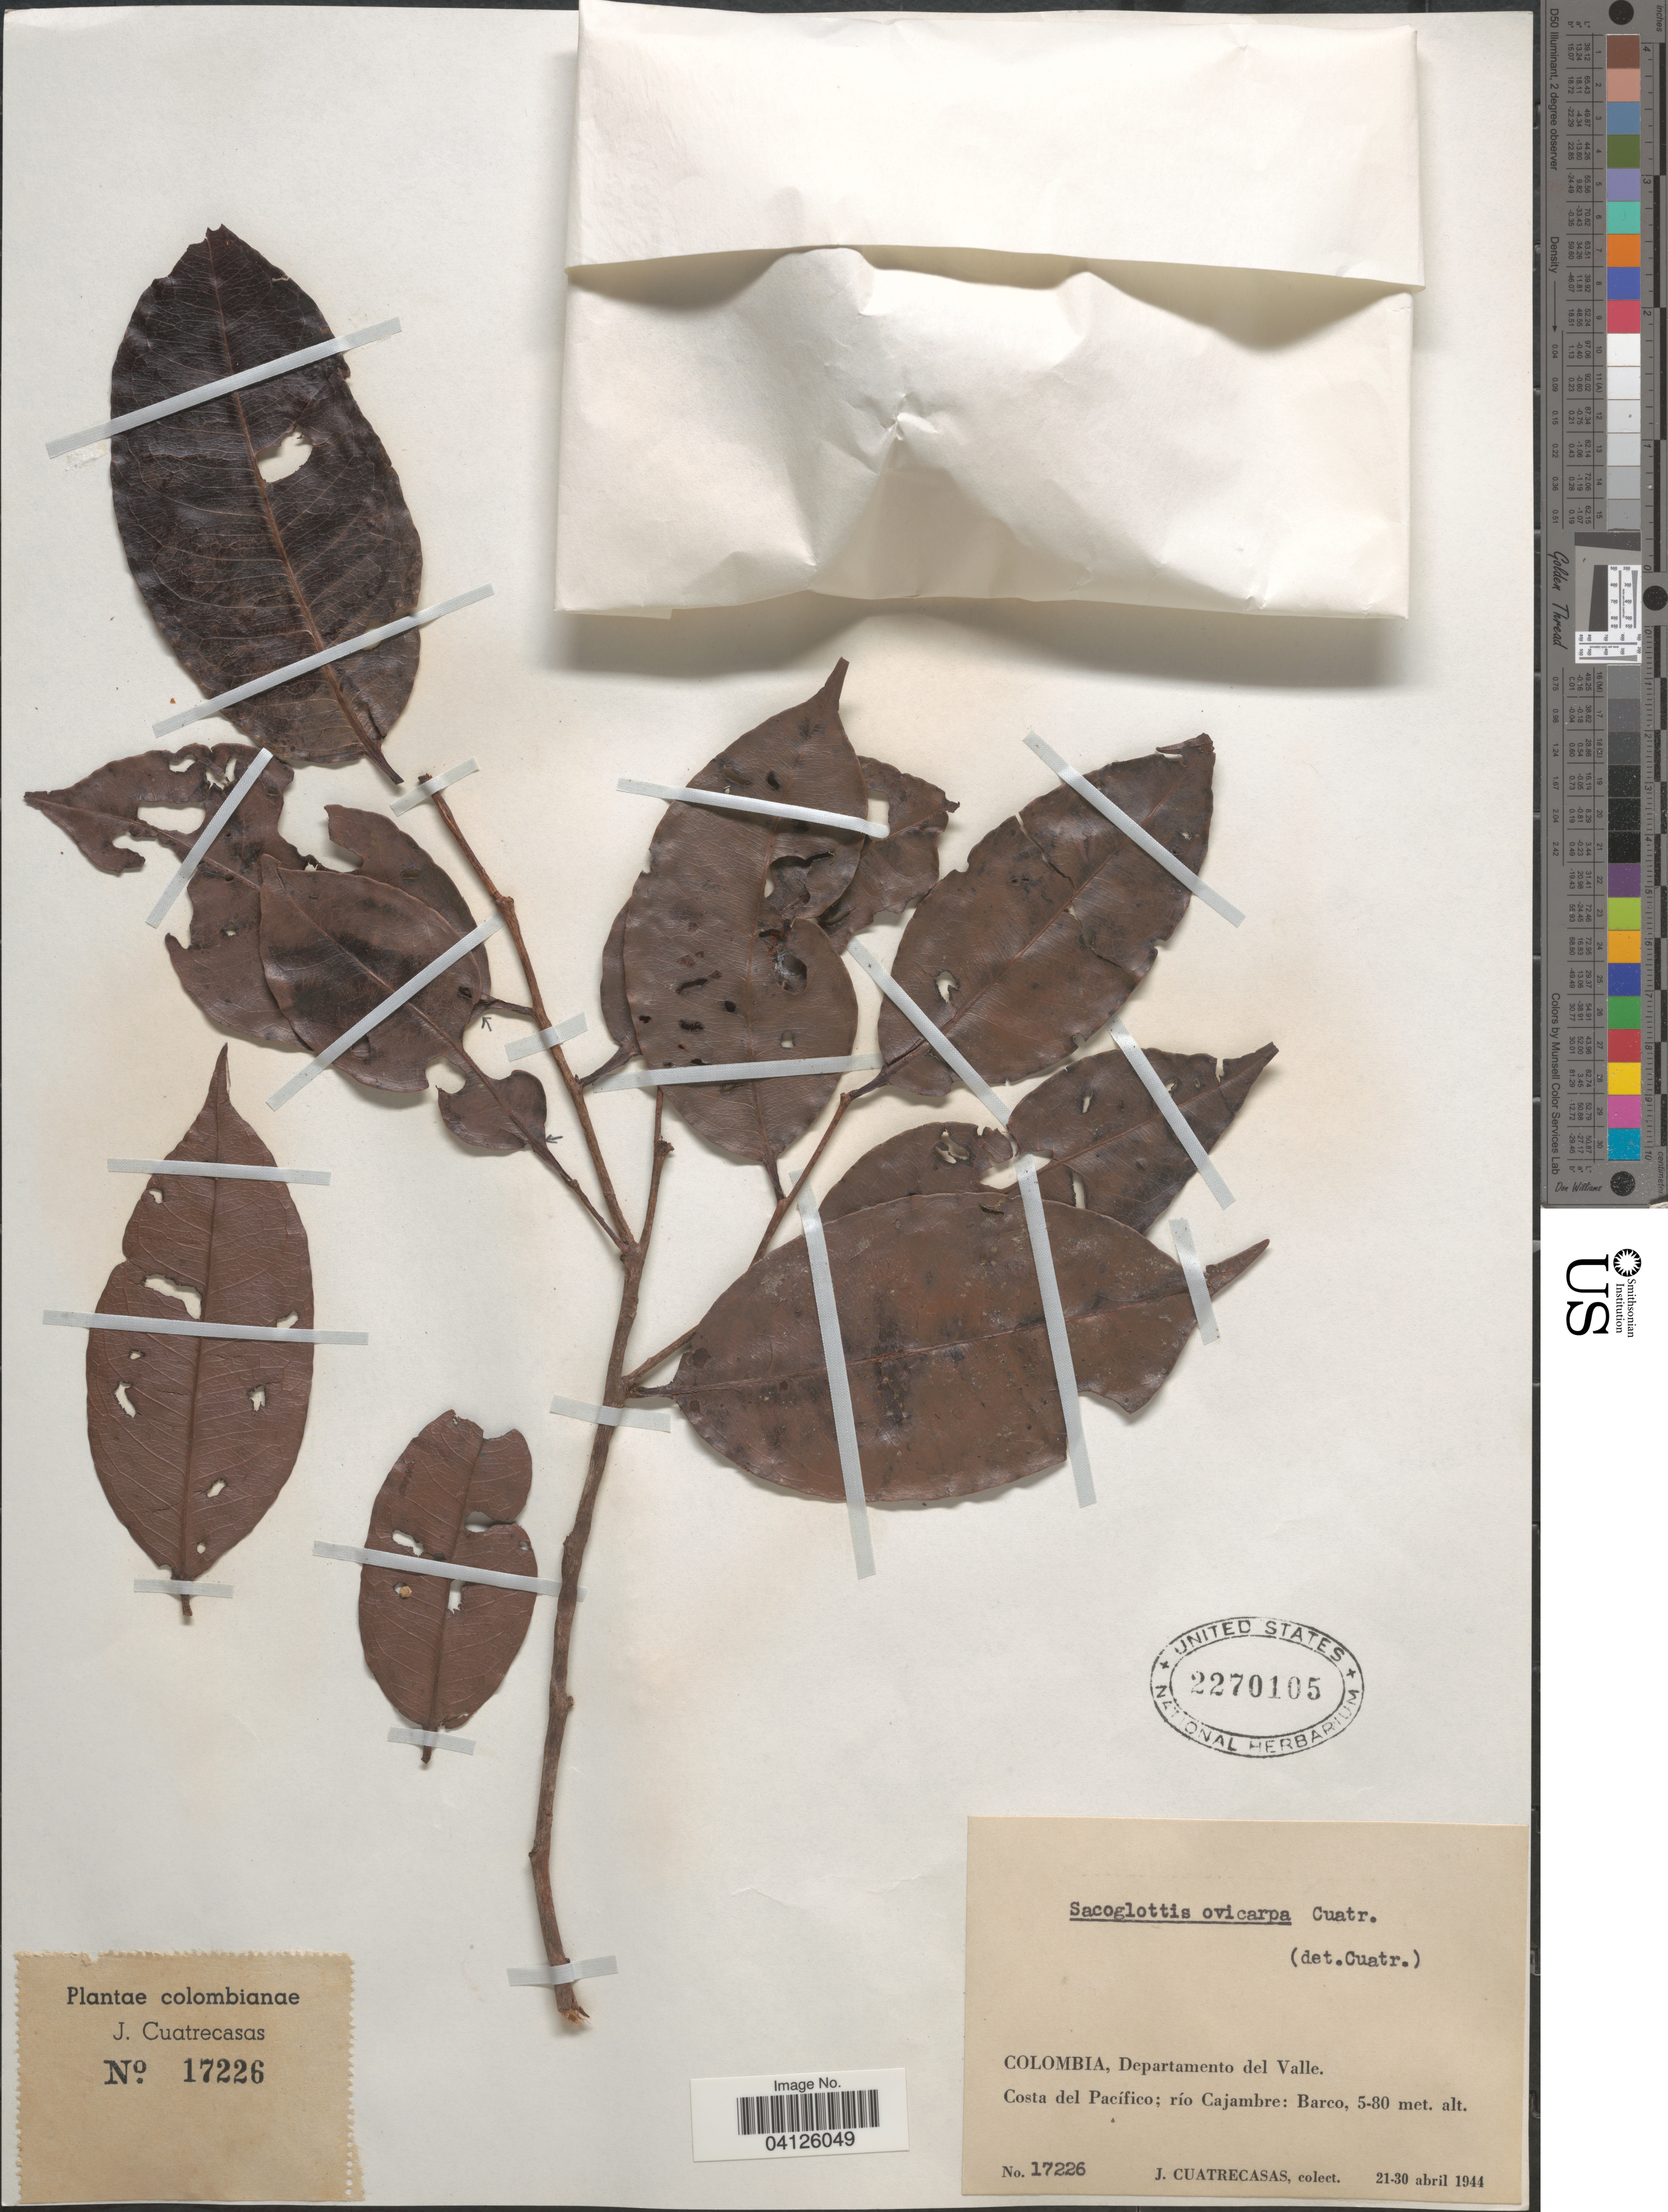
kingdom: Plantae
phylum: Tracheophyta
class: Magnoliopsida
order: Malpighiales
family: Humiriaceae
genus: Sacoglottis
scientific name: Sacoglottis ovicarpa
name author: Cuatrec.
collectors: J. Cuatrecasas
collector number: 17226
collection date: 1944-04-21/1944-04-30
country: Colombia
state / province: Valle del Cauca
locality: Departamento del Valle. Costa del Pacífico; Río Cajambre: Barco.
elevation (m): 5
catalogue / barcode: US 2270105